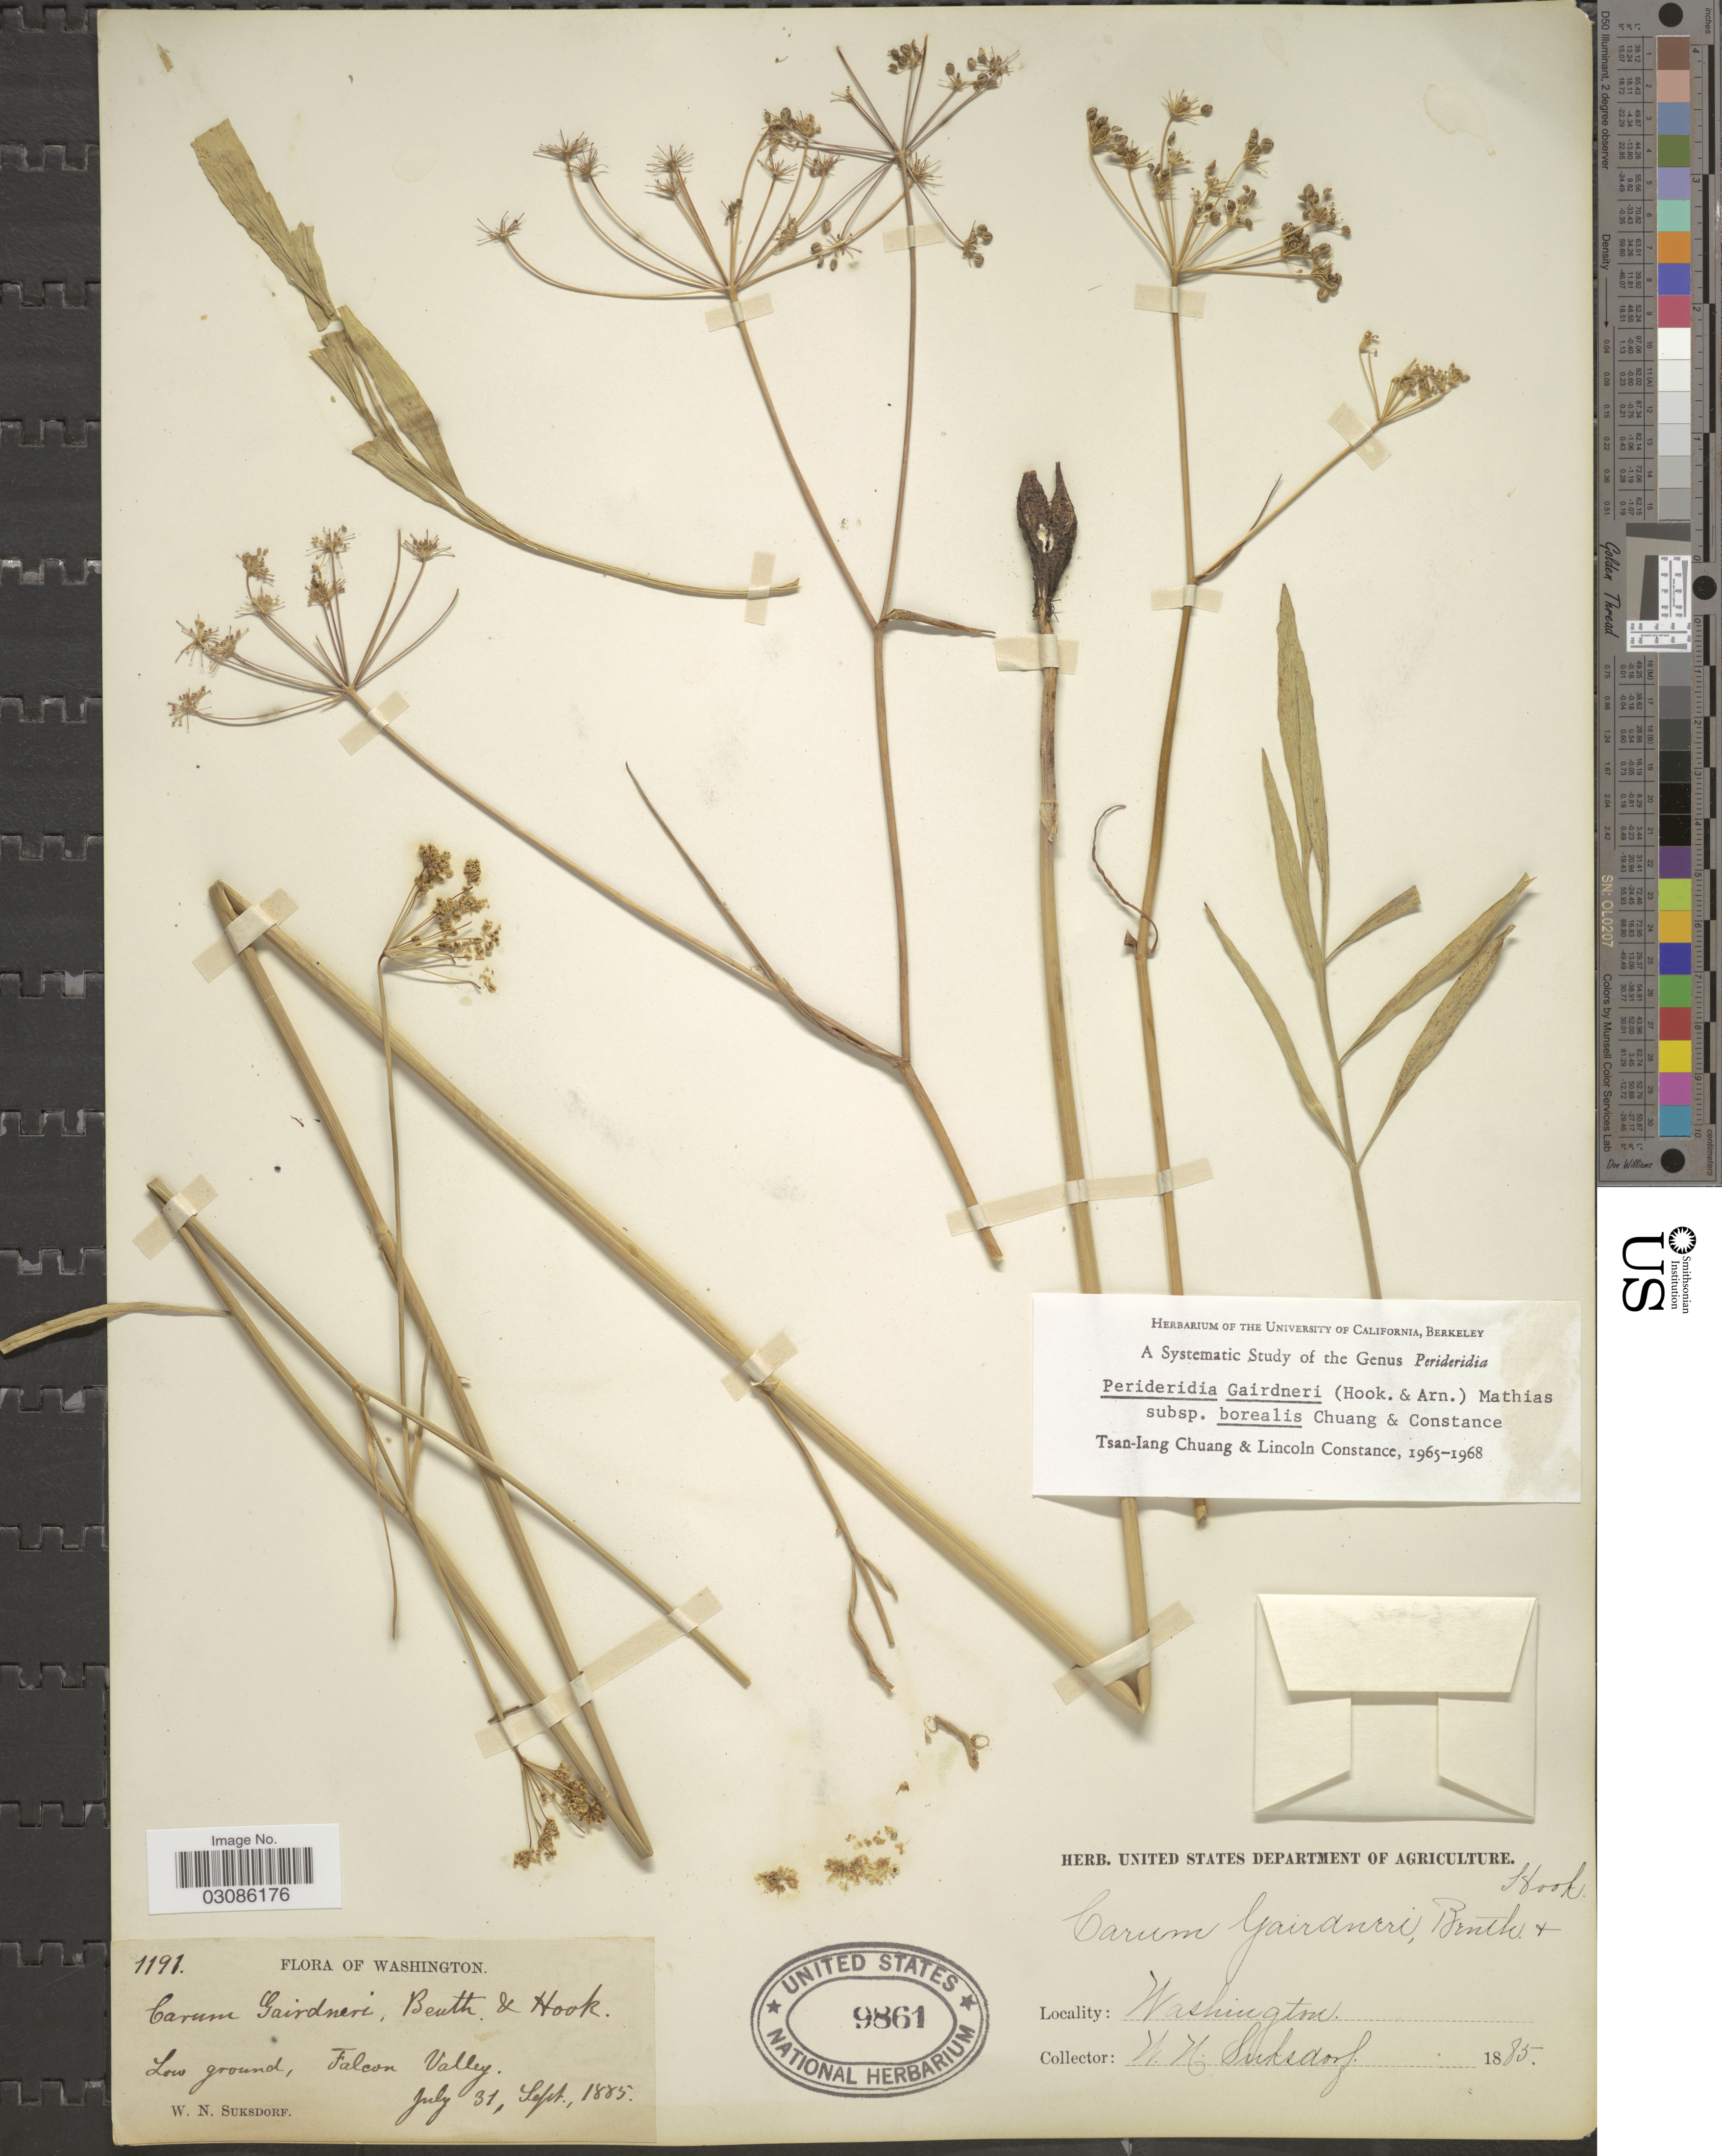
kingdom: Plantae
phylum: Tracheophyta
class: Magnoliopsida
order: Apiales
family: Apiaceae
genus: Perideridia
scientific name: Perideridia gairdneri subsp. borealis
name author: T.I. Chuang & Constance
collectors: W. N. Suksdorf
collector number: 1191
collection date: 1885-07-31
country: United States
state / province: Washington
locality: Low ground, Falcon Valley.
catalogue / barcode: US 9861